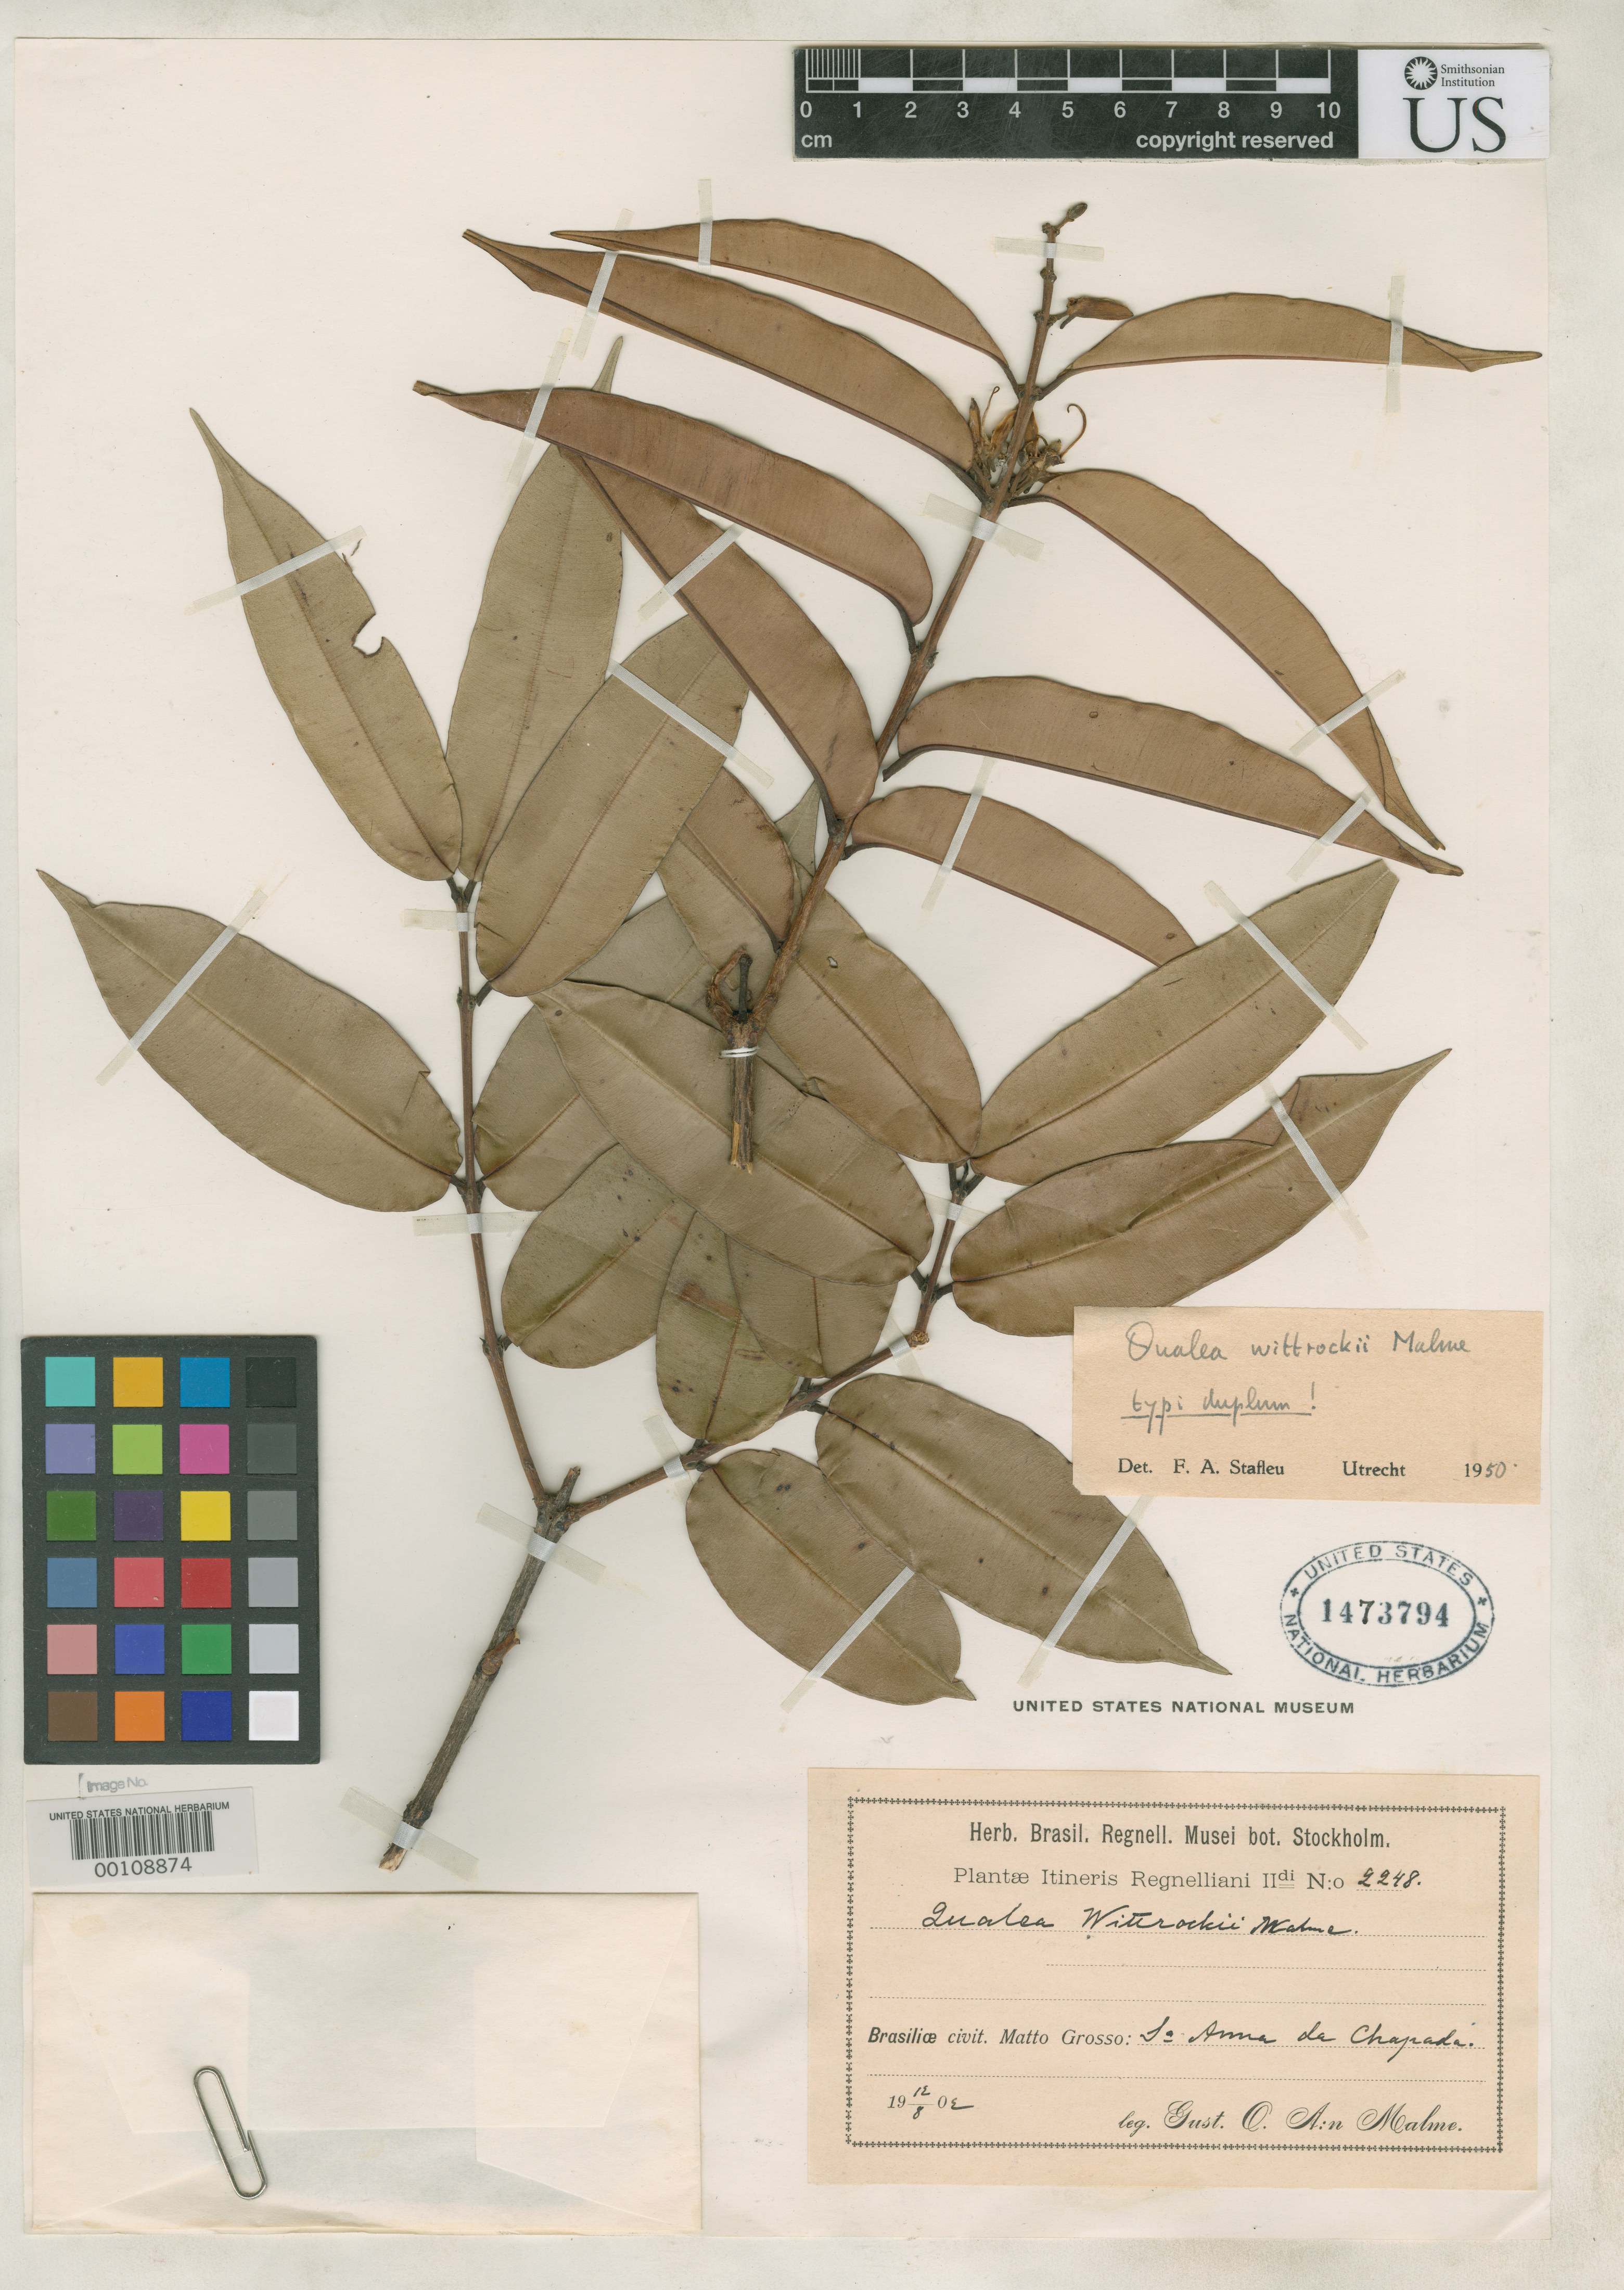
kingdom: Plantae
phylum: Tracheophyta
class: Magnoliopsida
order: Myrtales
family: Vochysiaceae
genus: Qualea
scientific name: Qualea wittrockii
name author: Malme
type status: Isotype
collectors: G. O. A. Malme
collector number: II 2248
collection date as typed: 1902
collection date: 1902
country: Brazil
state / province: Mato Grosso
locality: Santa Anna da Chapada.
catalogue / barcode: US 1473794